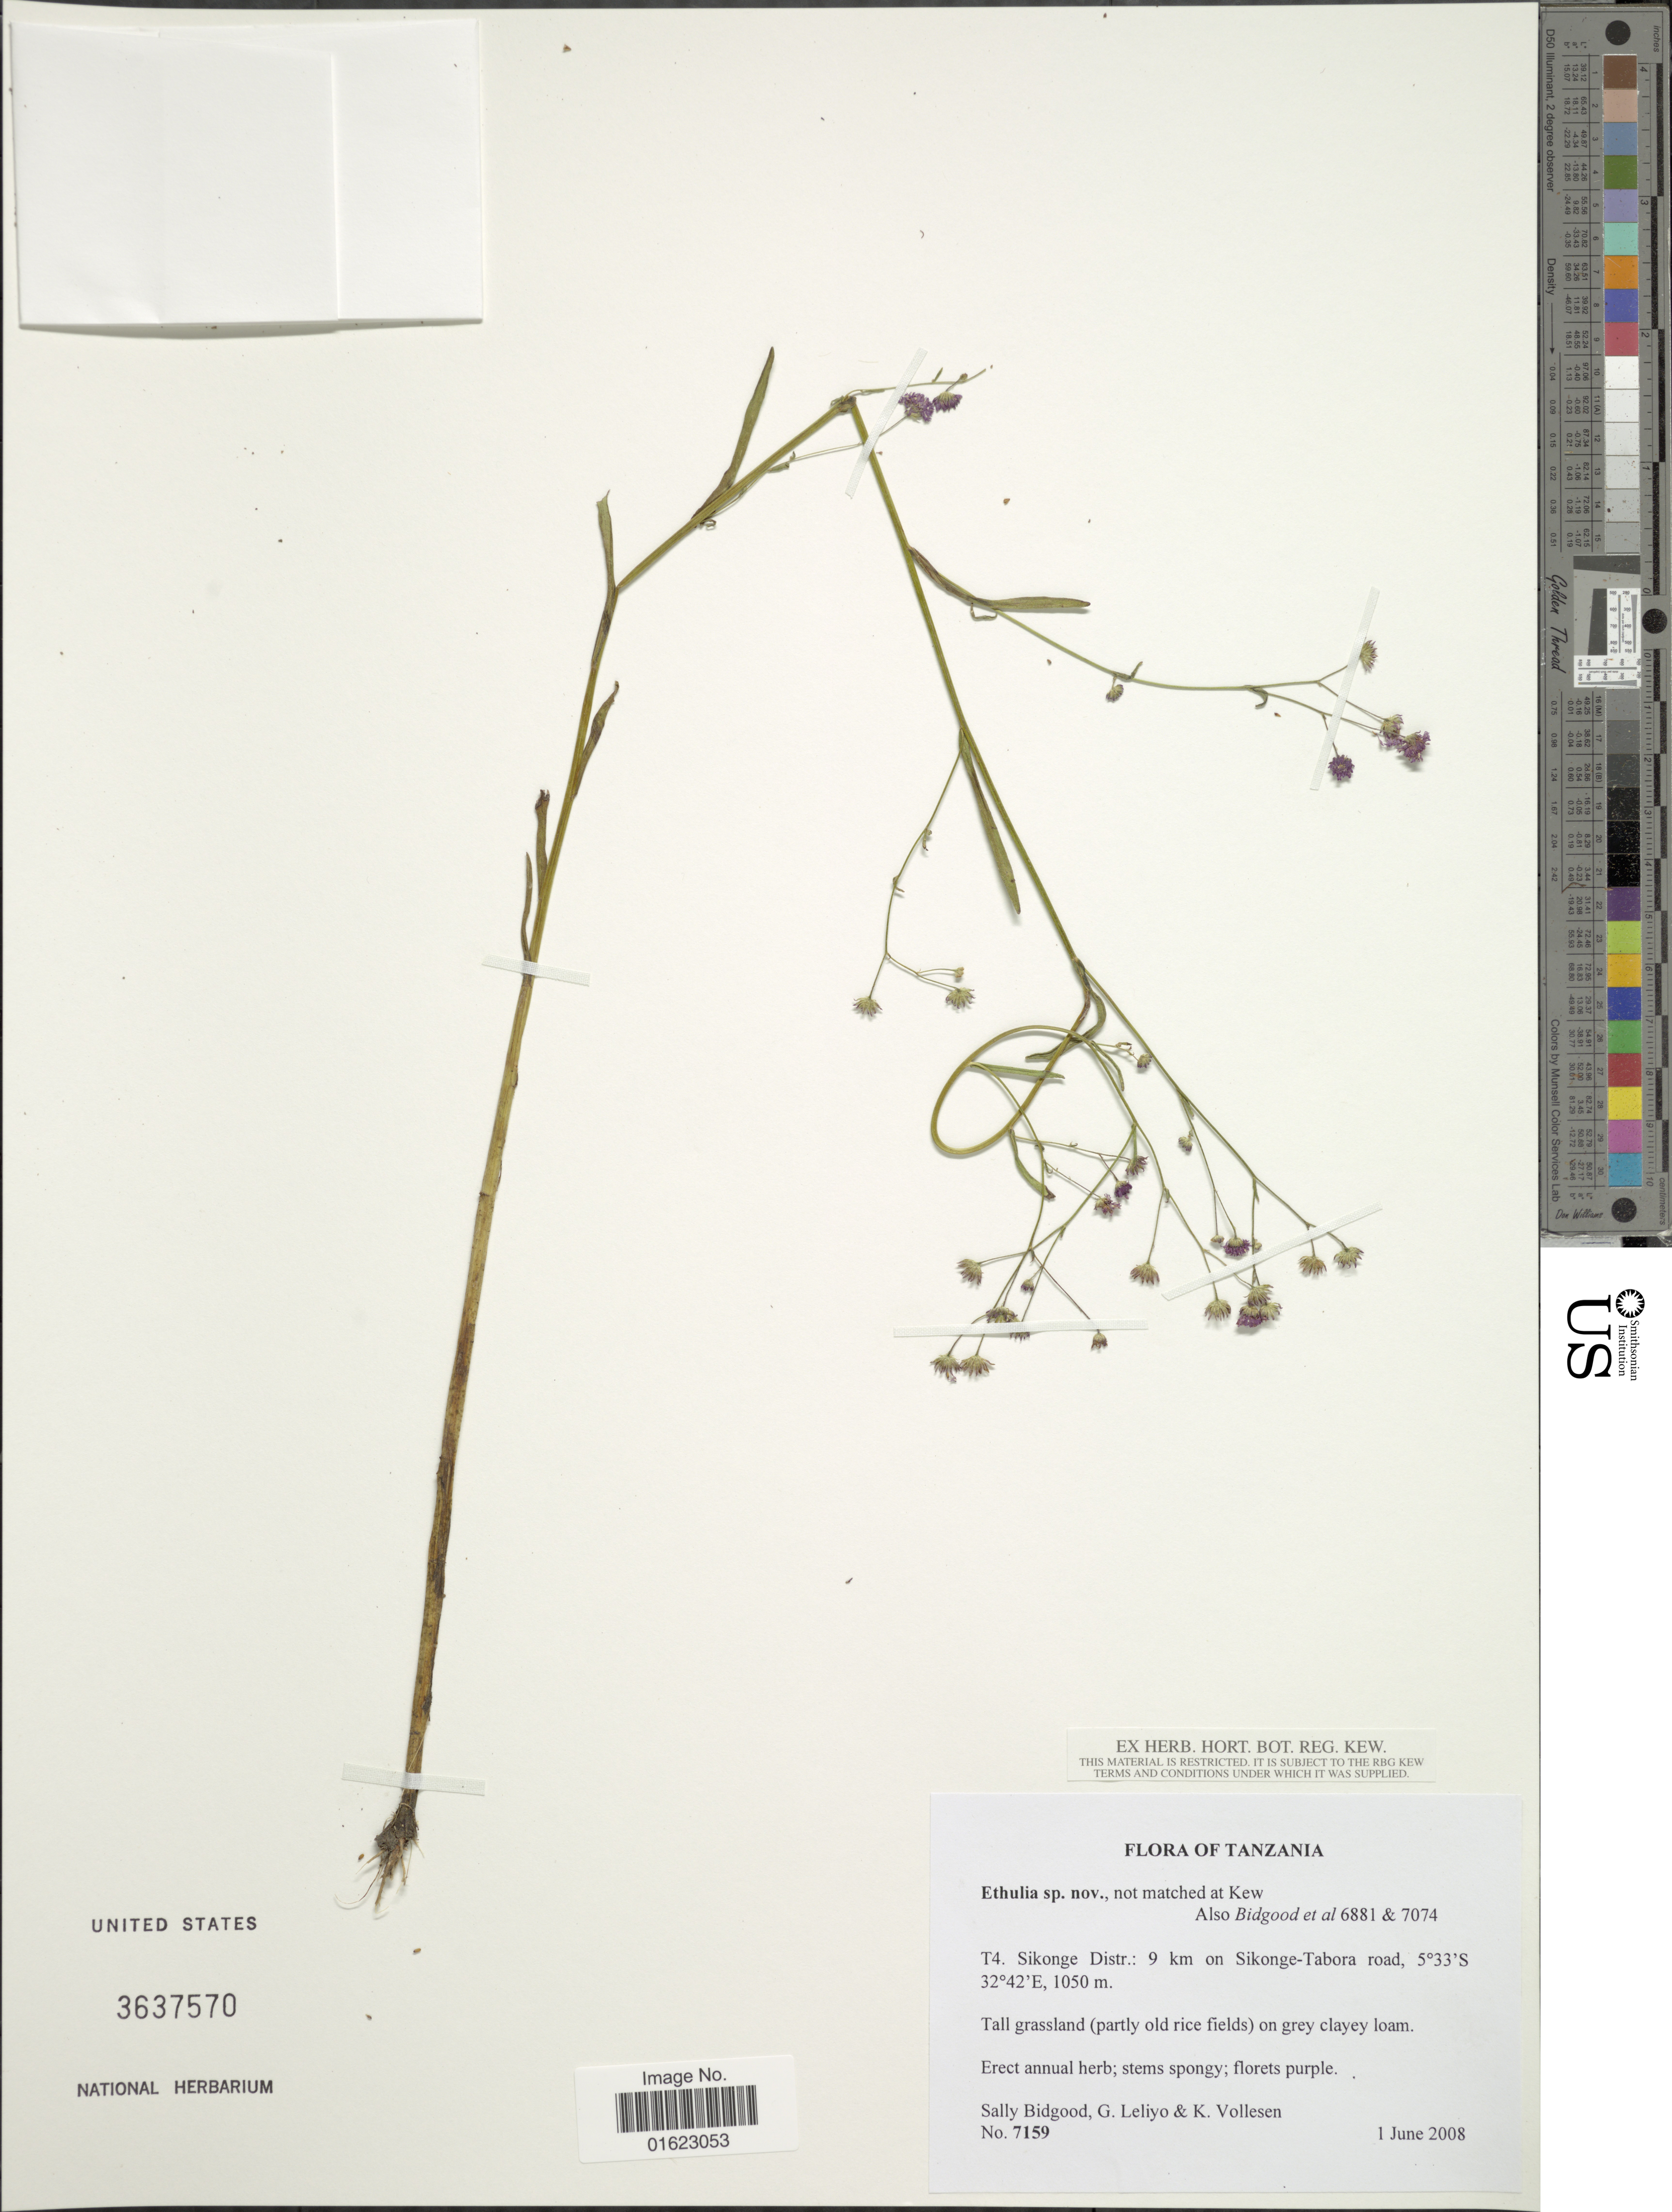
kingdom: Plantae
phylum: Tracheophyta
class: Magnoliopsida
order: Asterales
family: Asteraceae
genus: Ethulia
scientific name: Ethulia sp.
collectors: S. Bidgood, G. Leliyo & K. Vollesen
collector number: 7159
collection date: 2008-06-01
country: Tanzania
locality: Tanzania. T4. Sikonge Distr.: 9 km on Sikonge-Tabora road.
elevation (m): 1050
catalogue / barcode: US 3637570